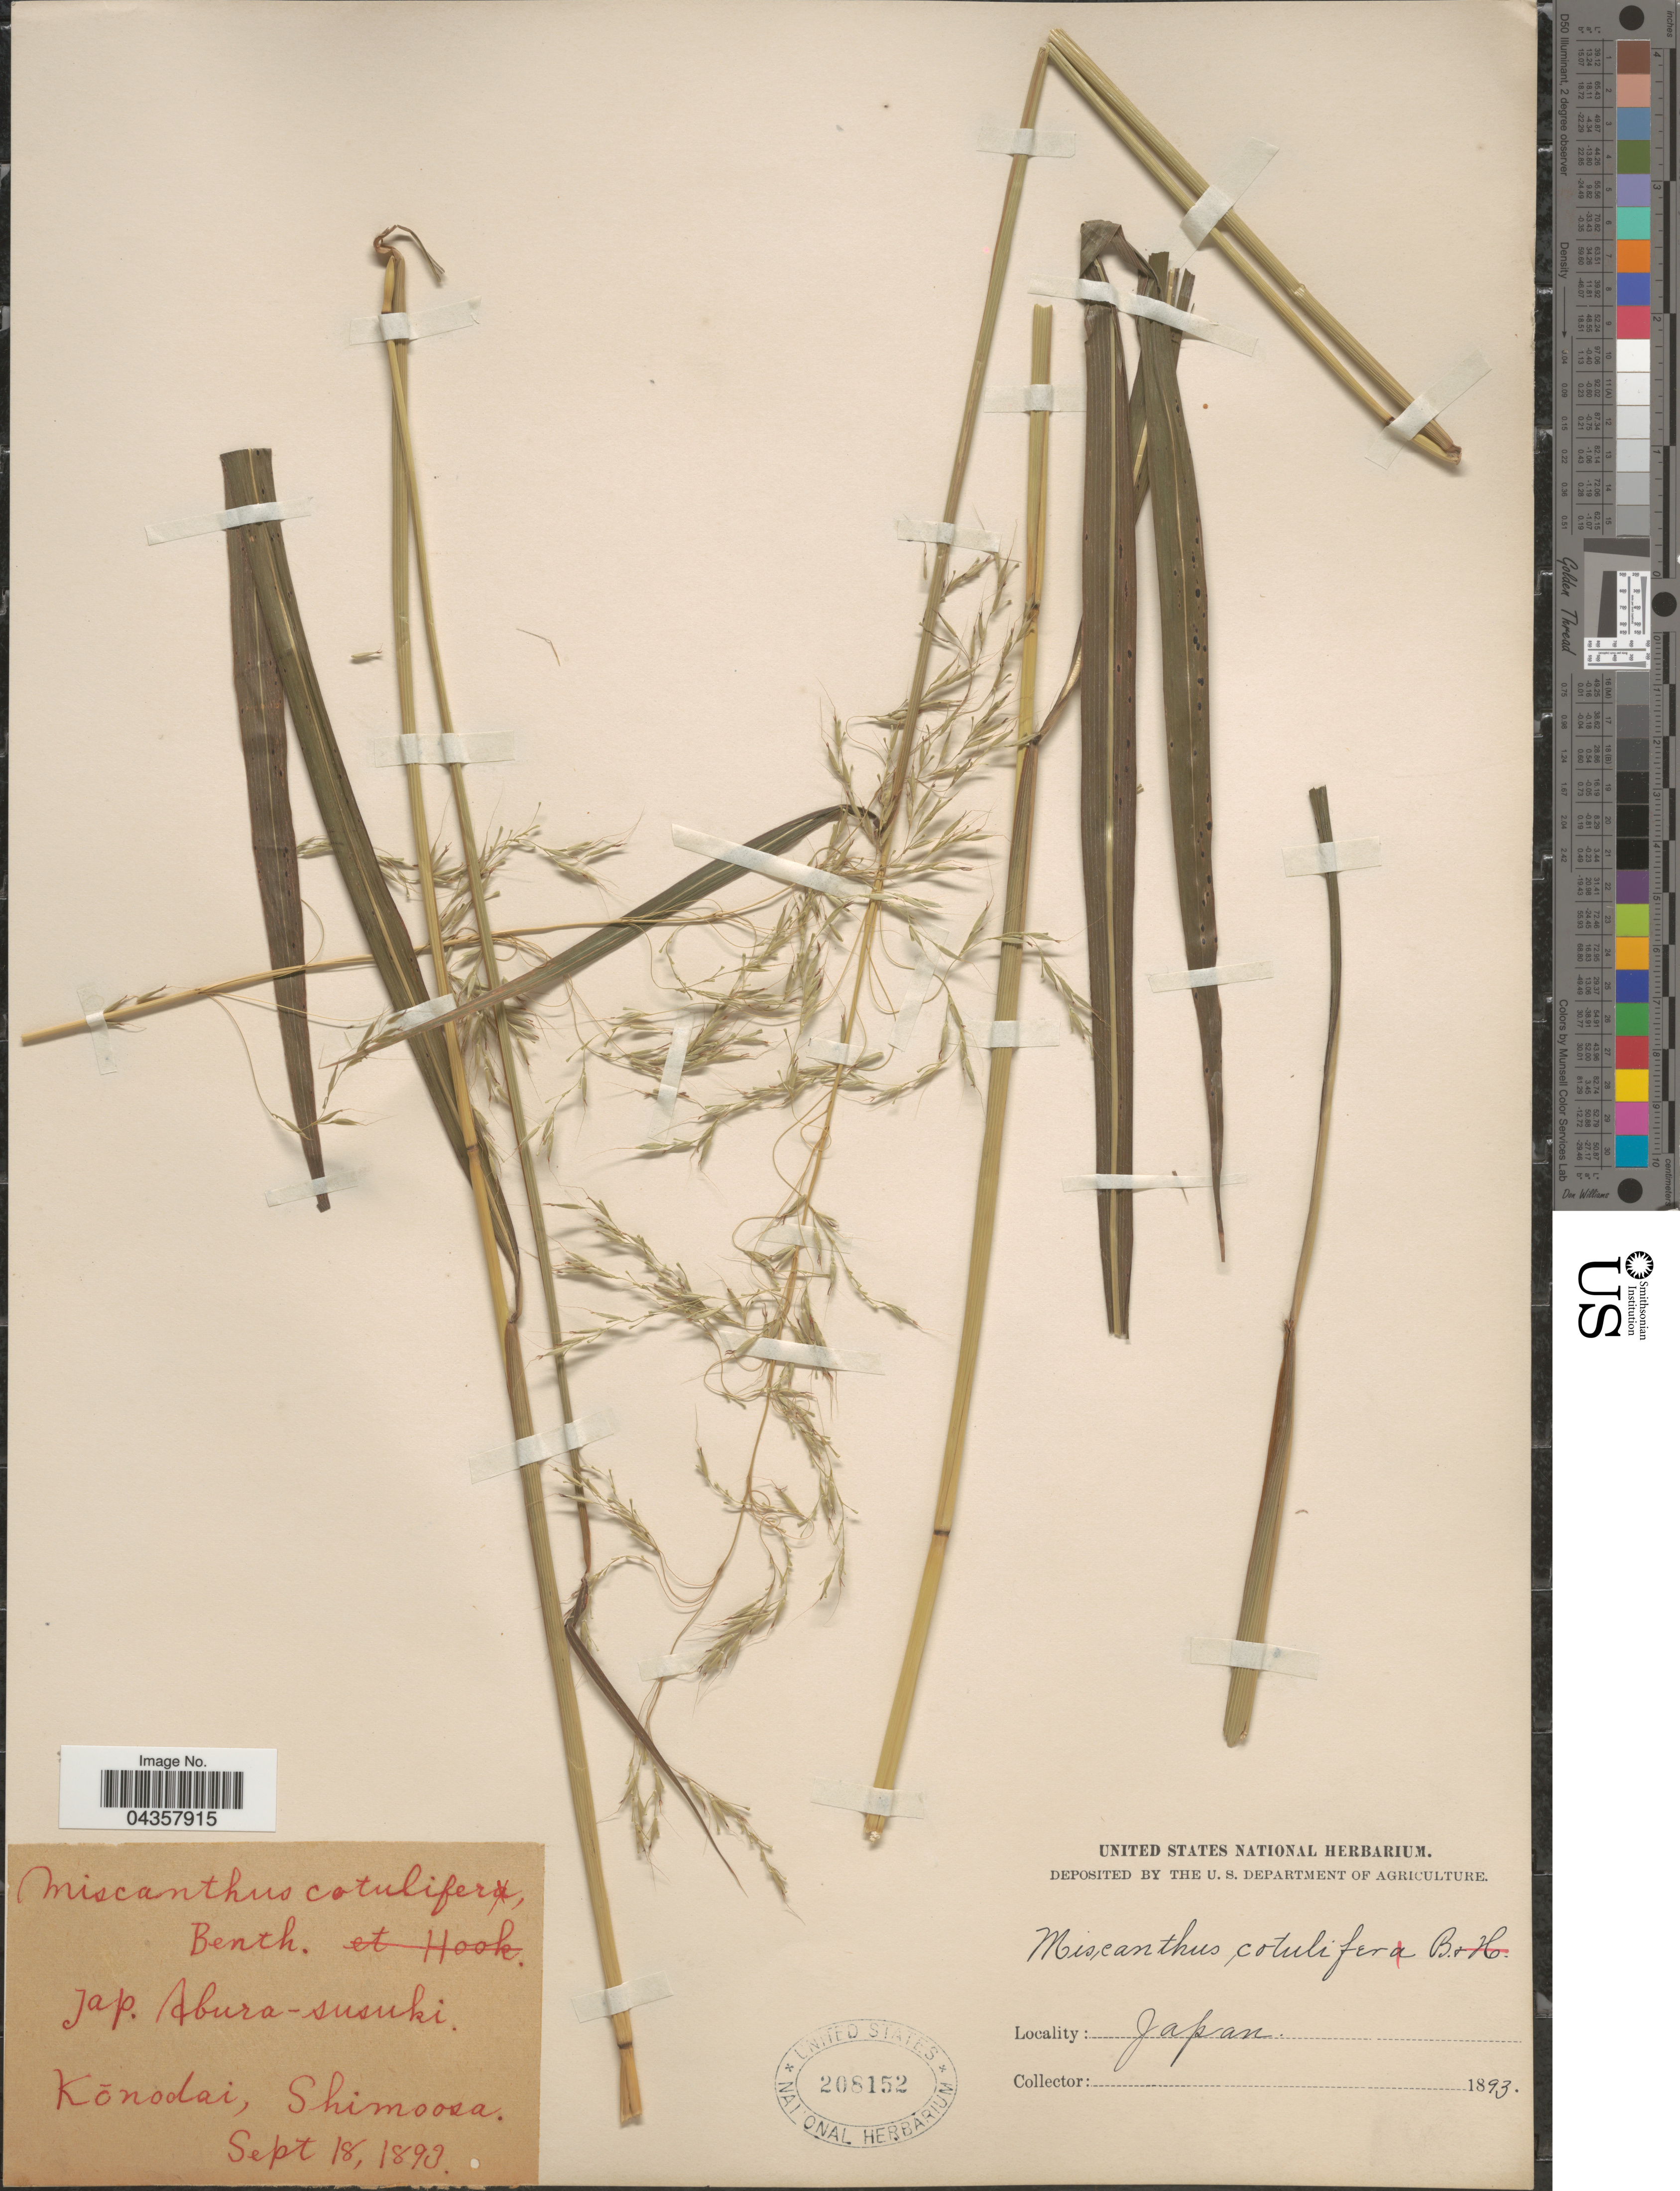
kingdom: Plantae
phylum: Tracheophyta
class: Liliopsida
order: Poales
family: Poaceae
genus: Spodiopogon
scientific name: Spodiopogon cotulifer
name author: (Thunb.) Hack.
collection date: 1893-09-18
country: Japan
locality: Kōnodai, Shimoosa.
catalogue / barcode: US 208152